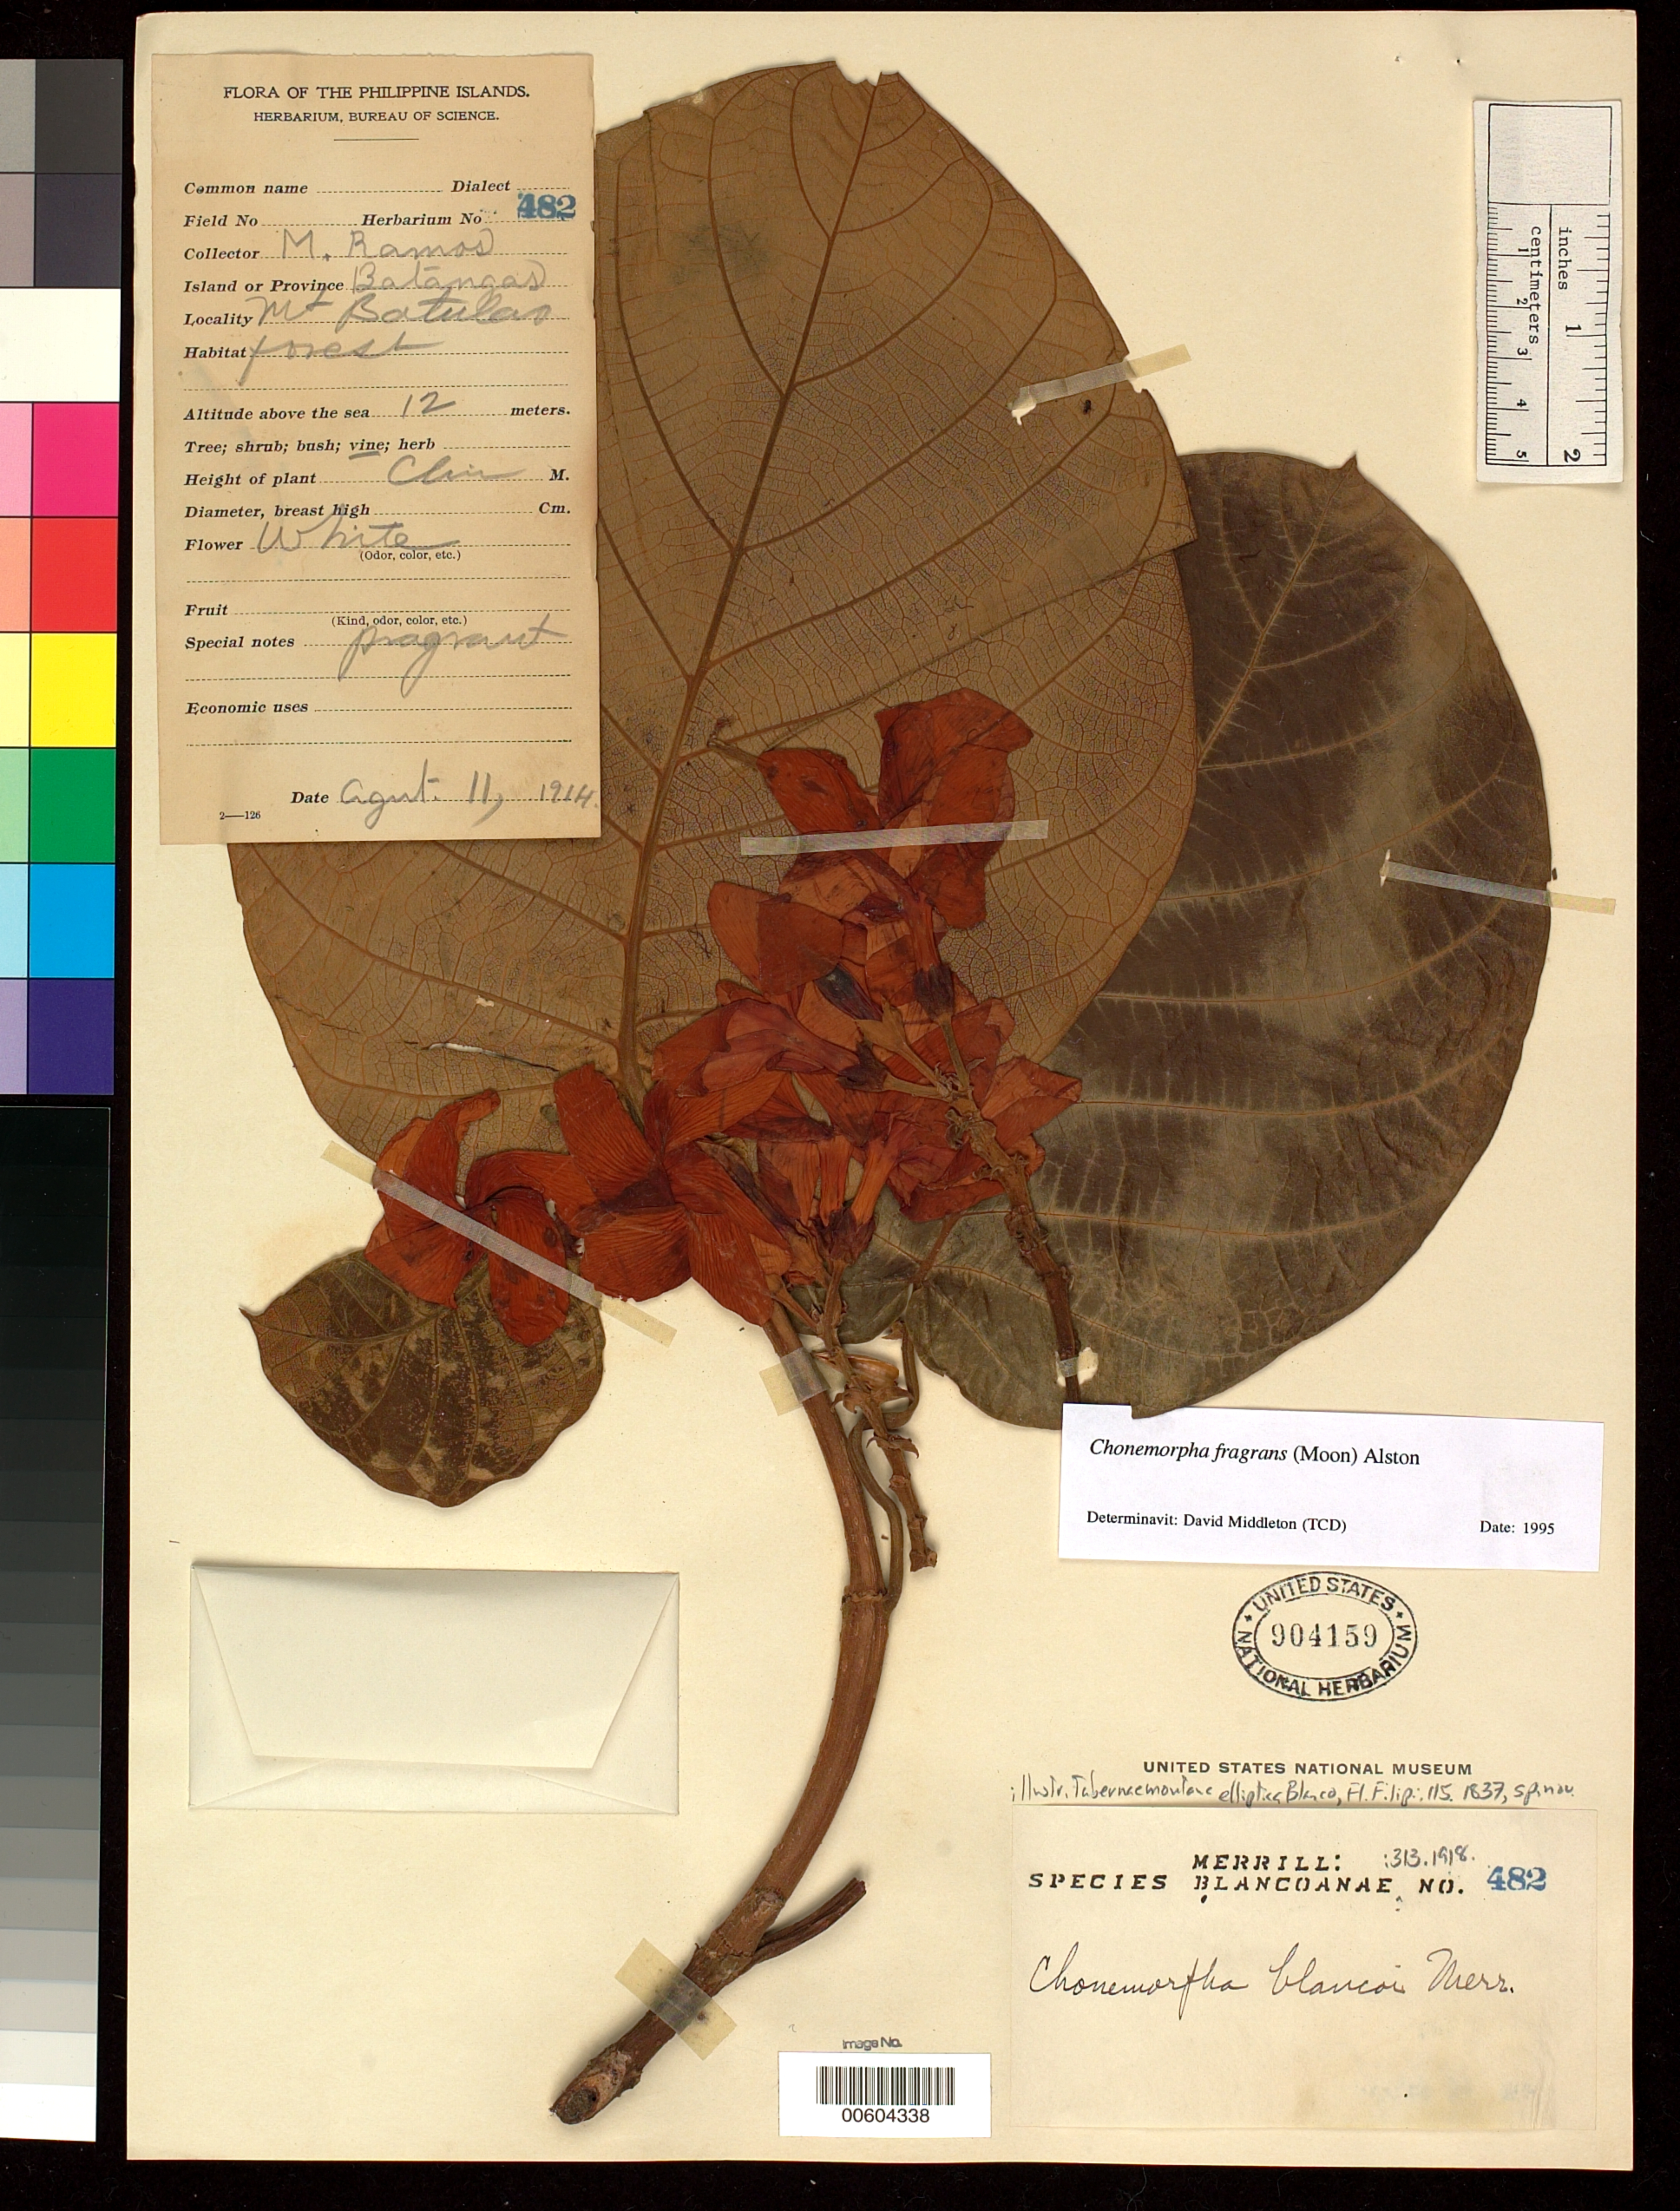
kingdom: Plantae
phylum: Tracheophyta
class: Magnoliopsida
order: Gentianales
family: Apocynaceae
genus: Chonemorpha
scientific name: Chonemorpha fragrans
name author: (K.H. Moon) Alston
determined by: Middleton, D. J.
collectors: M. Ramos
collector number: Sp. Blancoan. 0482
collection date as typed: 11 Aug 1914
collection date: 1914-08-11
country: Philippines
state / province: Calabarzon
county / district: Batangas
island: Luzon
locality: Mount Batulad.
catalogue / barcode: US 904159